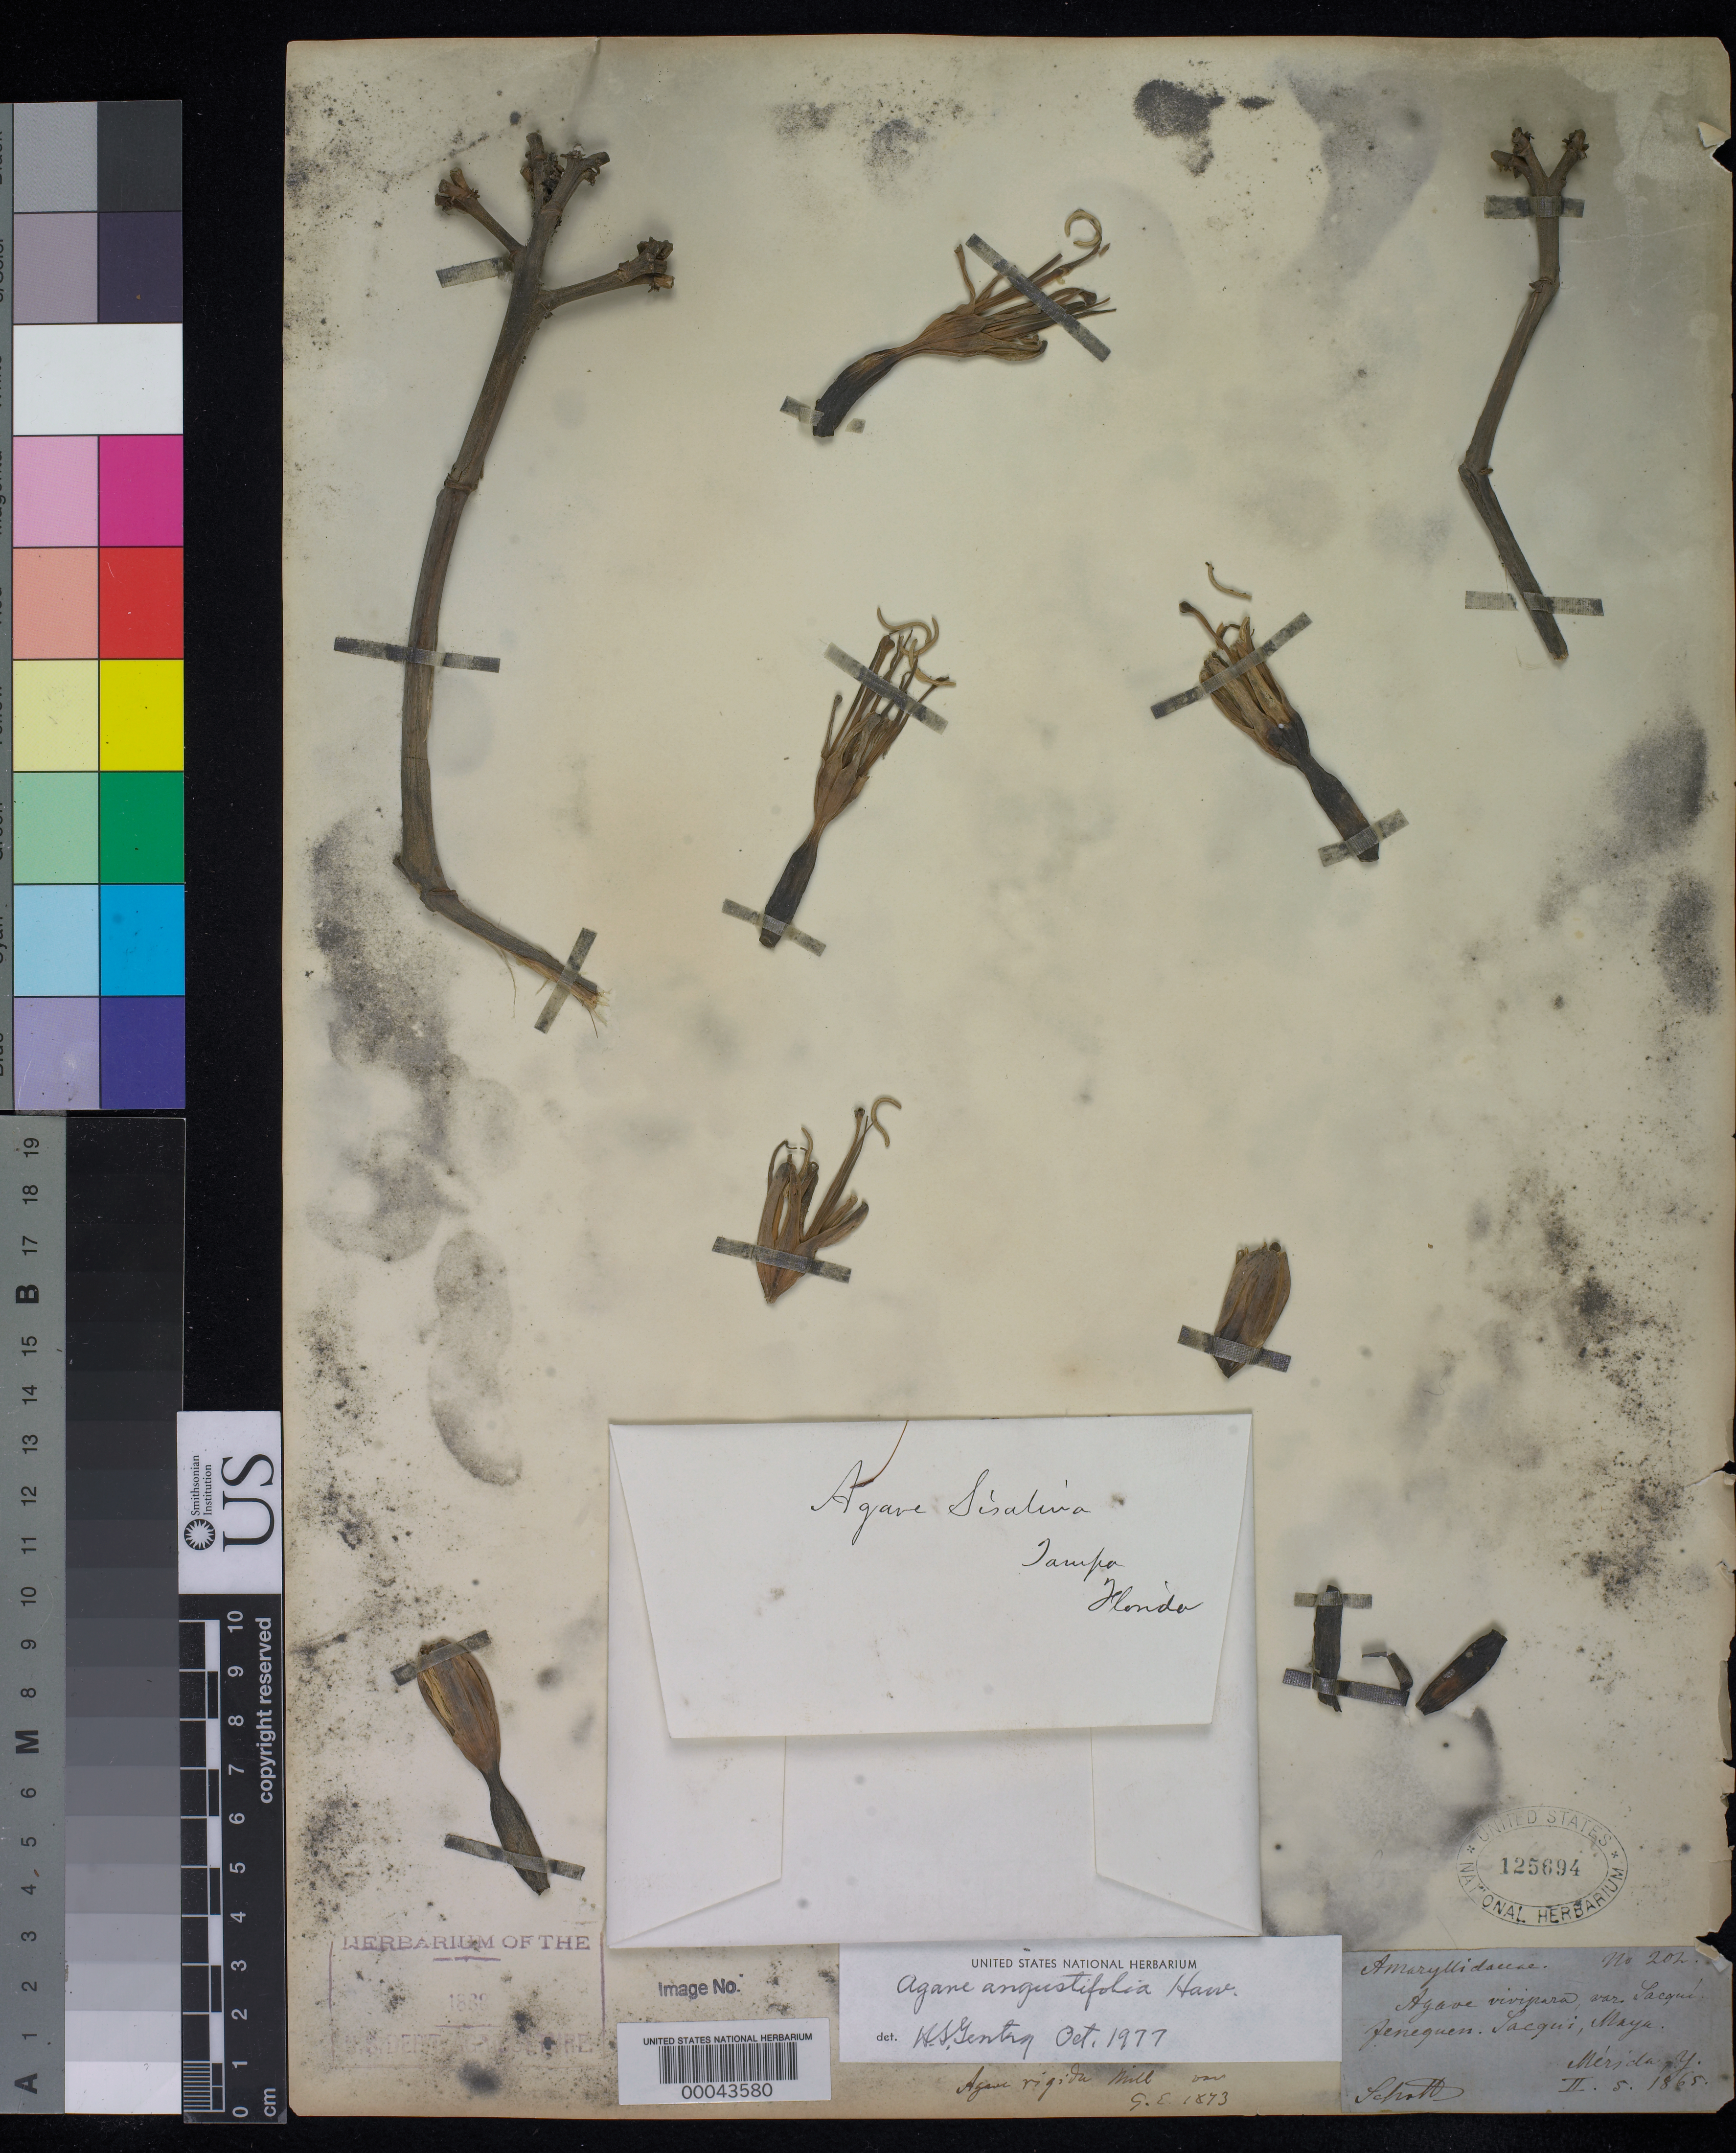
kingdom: Plantae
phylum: Tracheophyta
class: Liliopsida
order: Asparagales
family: Asparagaceae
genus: Agave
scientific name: Agave angustifolia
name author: Haw.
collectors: A. C. V. Schott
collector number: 202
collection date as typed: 05 Feb 1865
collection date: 1865-02-05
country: Mexico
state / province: Yucatán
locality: Merida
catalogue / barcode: US 125694